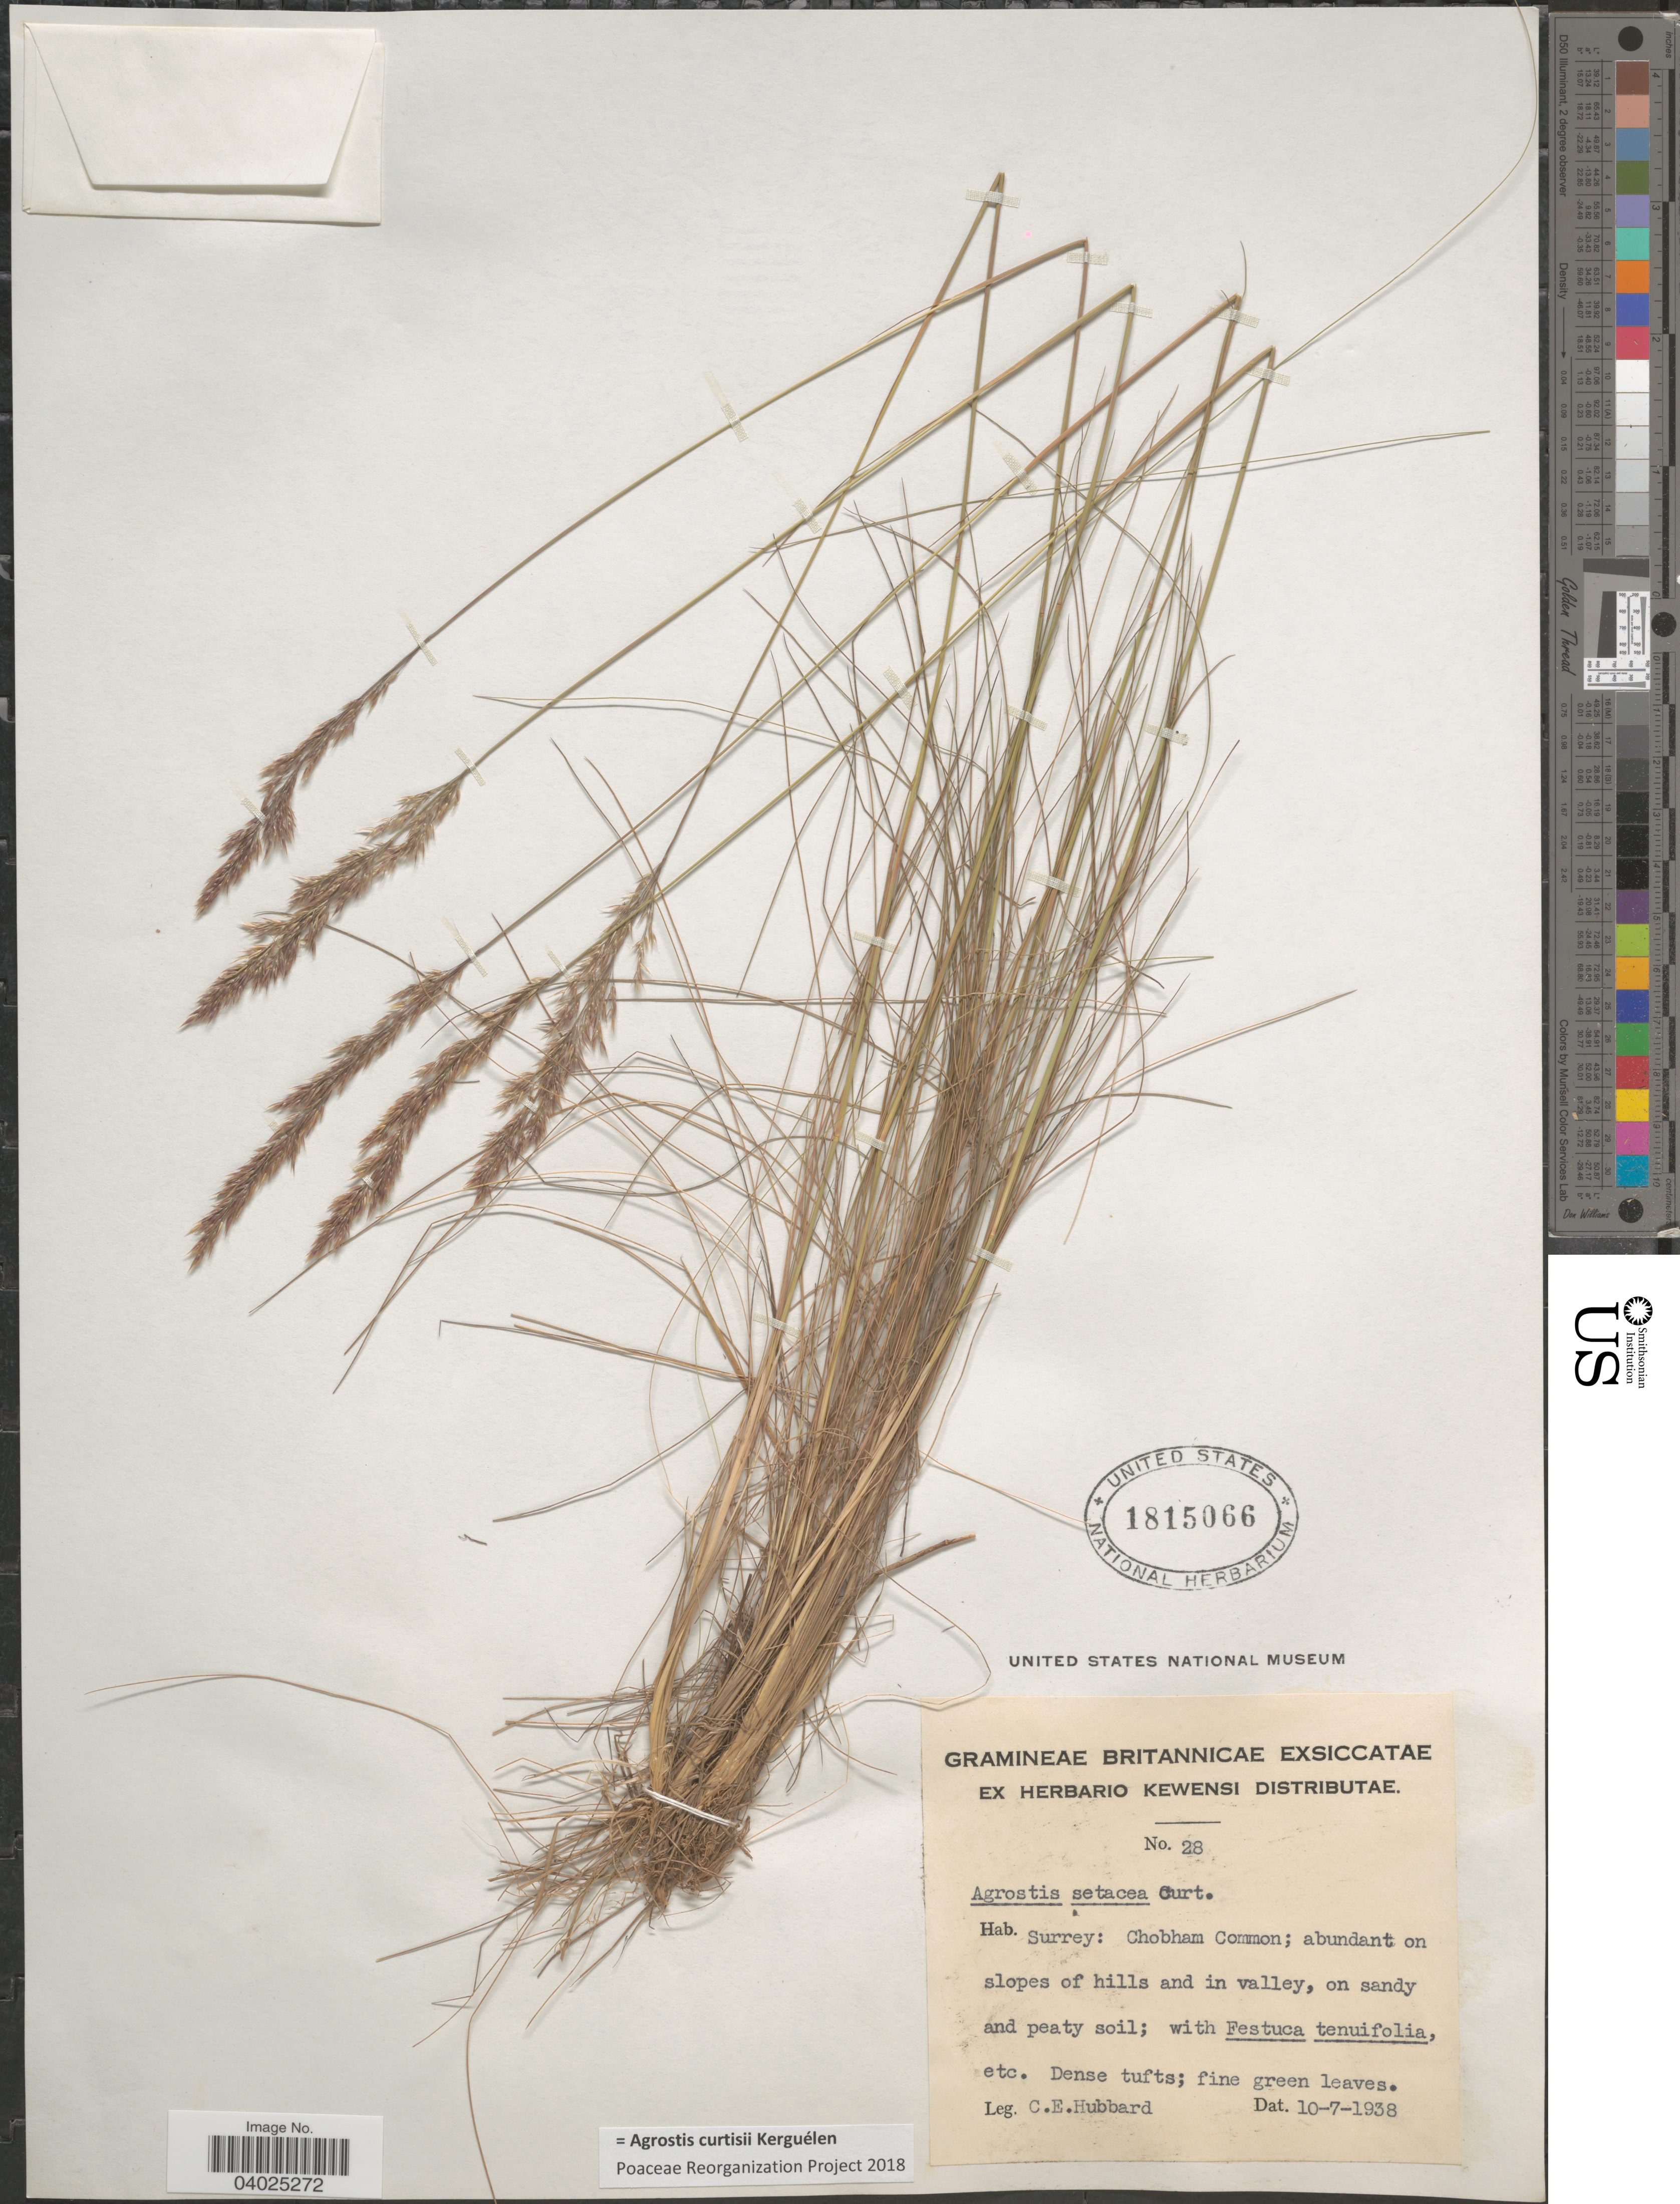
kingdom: Plantae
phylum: Tracheophyta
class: Liliopsida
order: Poales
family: Poaceae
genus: Alpagrostis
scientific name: Alpagrostis curtisii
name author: (Kerguélen) P.M. Peterson et al.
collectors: C. E. Hubbard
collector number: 28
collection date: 1938-07-10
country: United Kingdom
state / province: England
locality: Surrey: Chobman Common; abundant on slopes of hills and in valley, on sandy and peaty soil.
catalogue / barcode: US 1815066